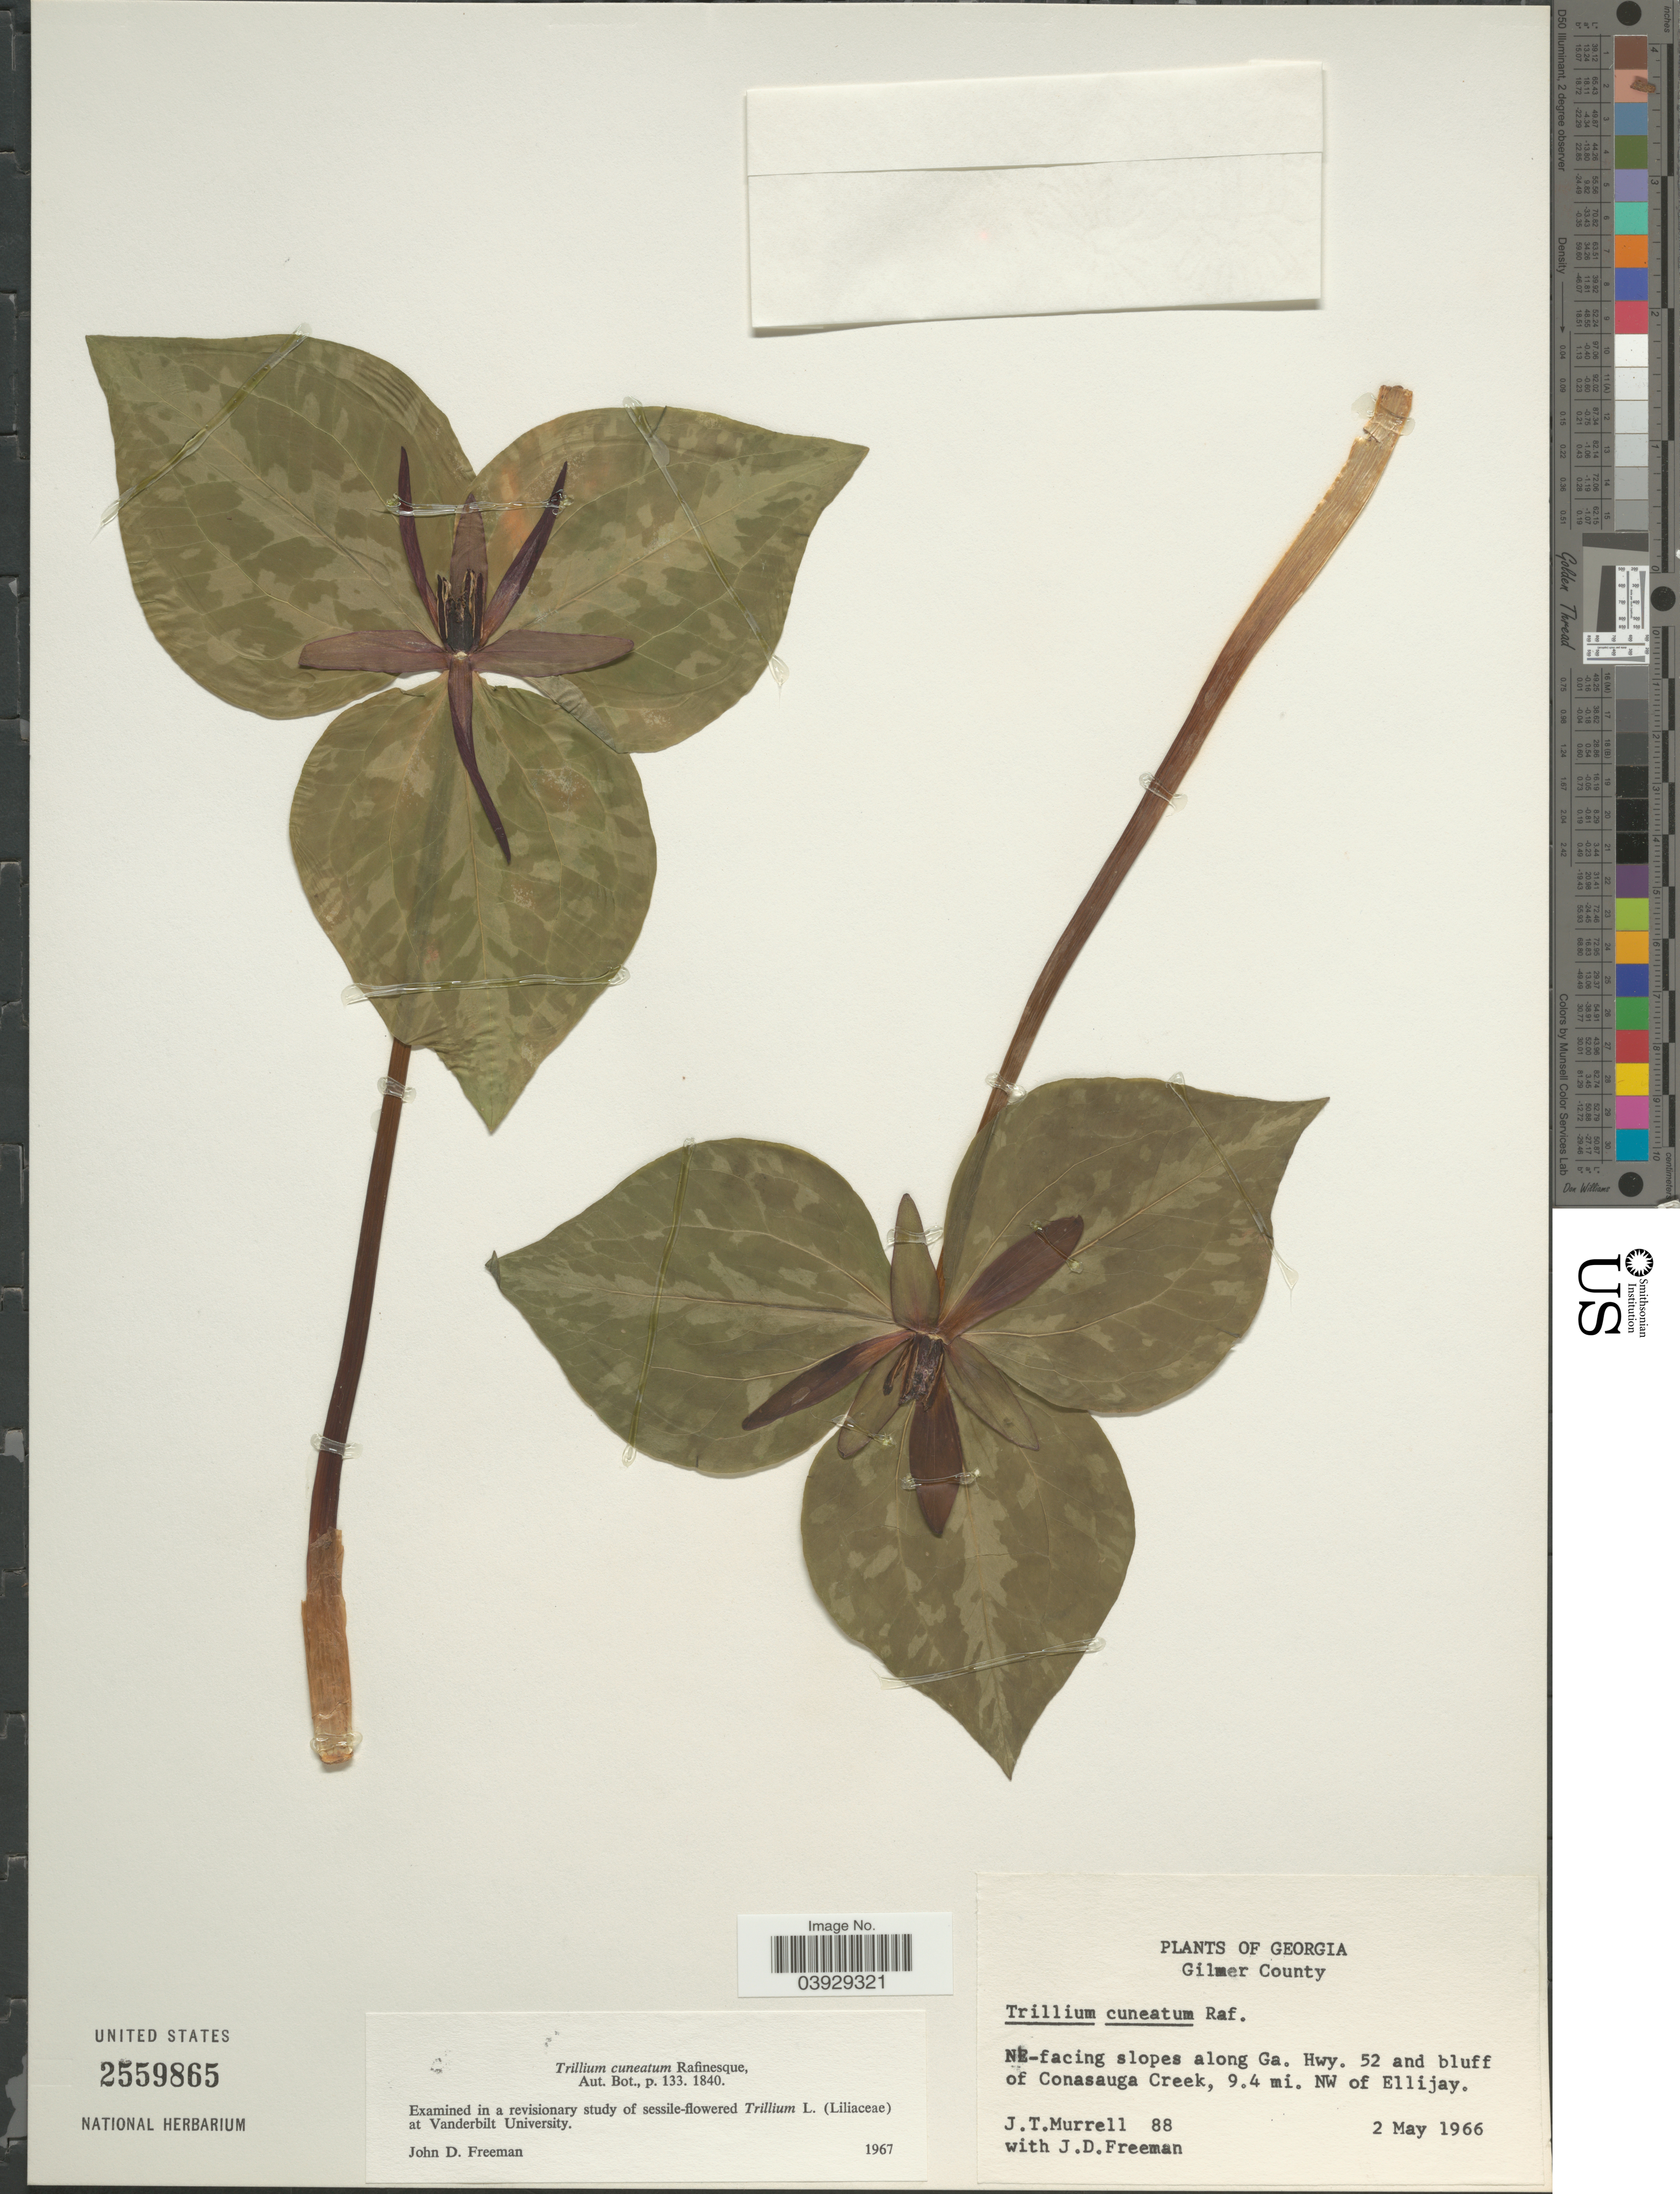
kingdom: Plantae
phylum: Tracheophyta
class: Liliopsida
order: Liliales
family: Melanthiaceae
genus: Trillium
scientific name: Trillium cuneatum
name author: Raf.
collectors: J. Murrell & J. Freeman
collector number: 88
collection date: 1966-05-02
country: United States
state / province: Georgia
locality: Gilmer County. NE-facing slopes along Ga. Hwy. 52 and bluff of Conasauga Creek, 9.4 mi. NW of Ellijay.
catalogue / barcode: US 2559865